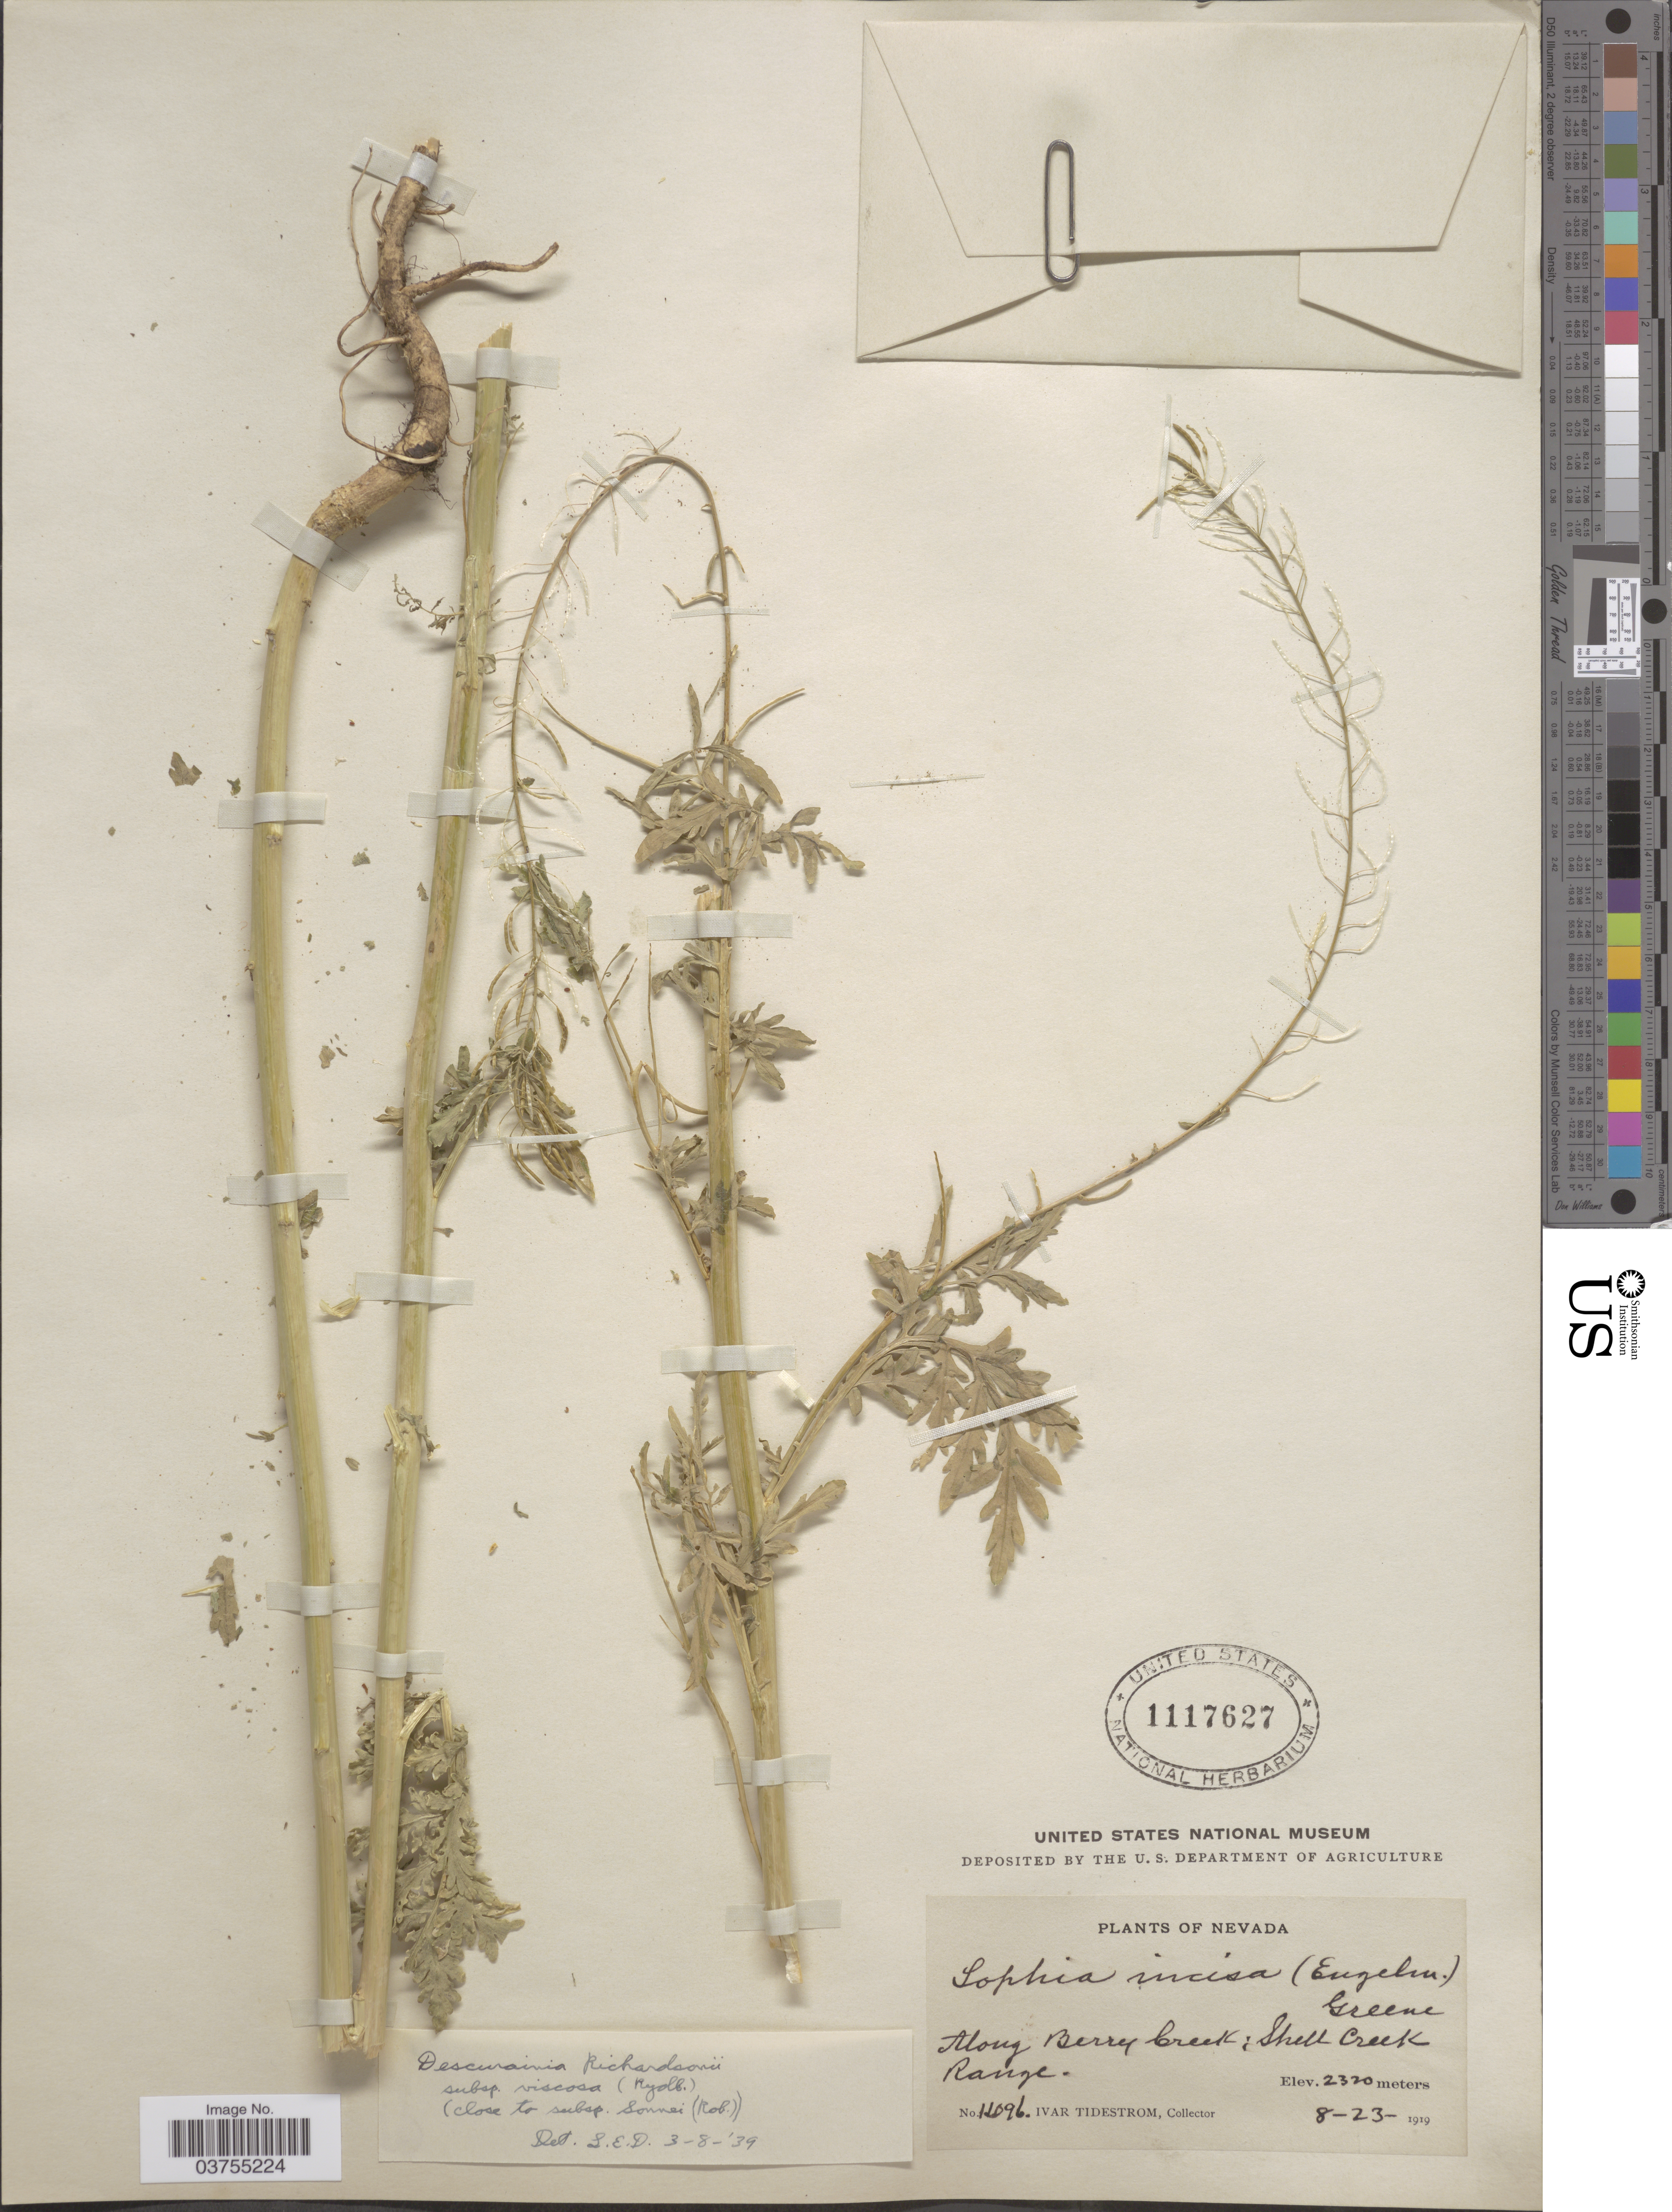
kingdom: Plantae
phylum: Tracheophyta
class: Magnoliopsida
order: Brassicales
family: Brassicaceae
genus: Descurainia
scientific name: Descurainia richardsonii subsp. viscosa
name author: (Rydb.) Detling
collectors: I. F. Tidestrom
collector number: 11096*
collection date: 1919-08-23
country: United States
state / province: Nevada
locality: Along Berry Creek: Shell Creek Range.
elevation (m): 2320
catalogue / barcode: US 1117627